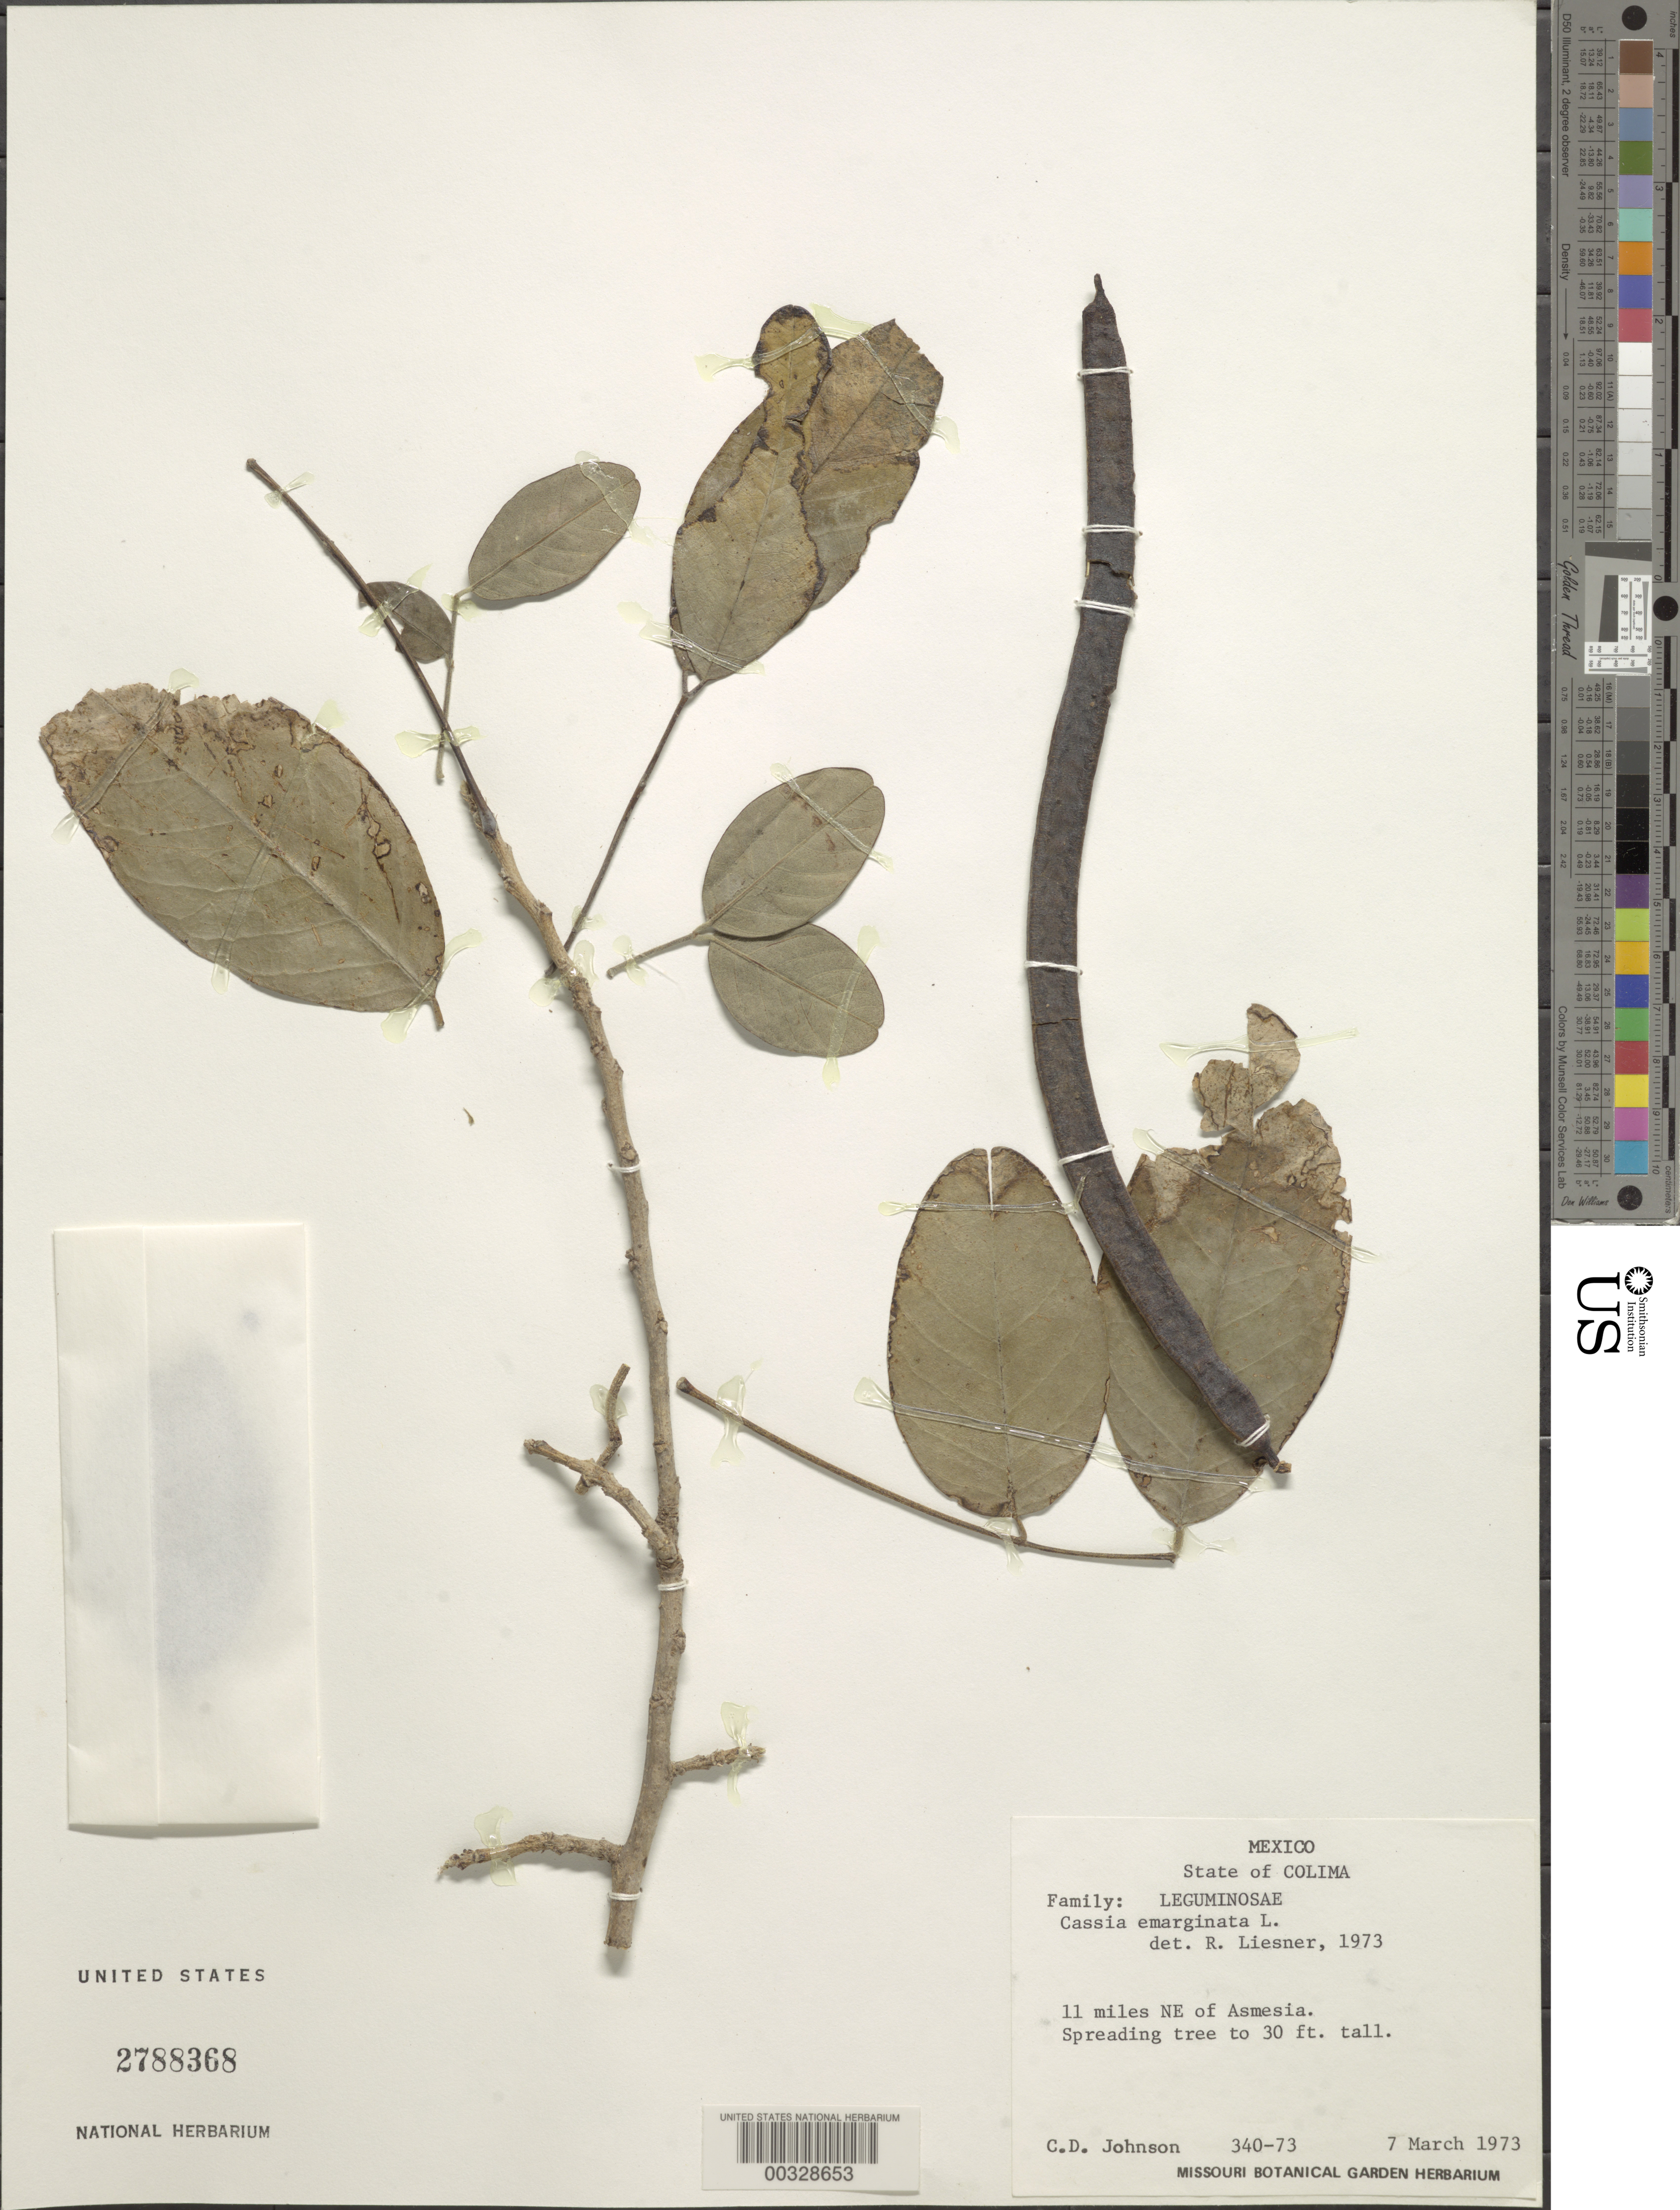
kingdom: Plantae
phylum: Tracheophyta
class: Magnoliopsida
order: Fabales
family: Fabaceae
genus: Senna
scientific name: Senna emarginata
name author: L.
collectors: C. D. Johnson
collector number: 340-73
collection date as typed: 07 Mar 1973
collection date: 1973-03-07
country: Mexico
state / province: Colima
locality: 11 mi NE of Asmesia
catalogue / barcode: US 2788368